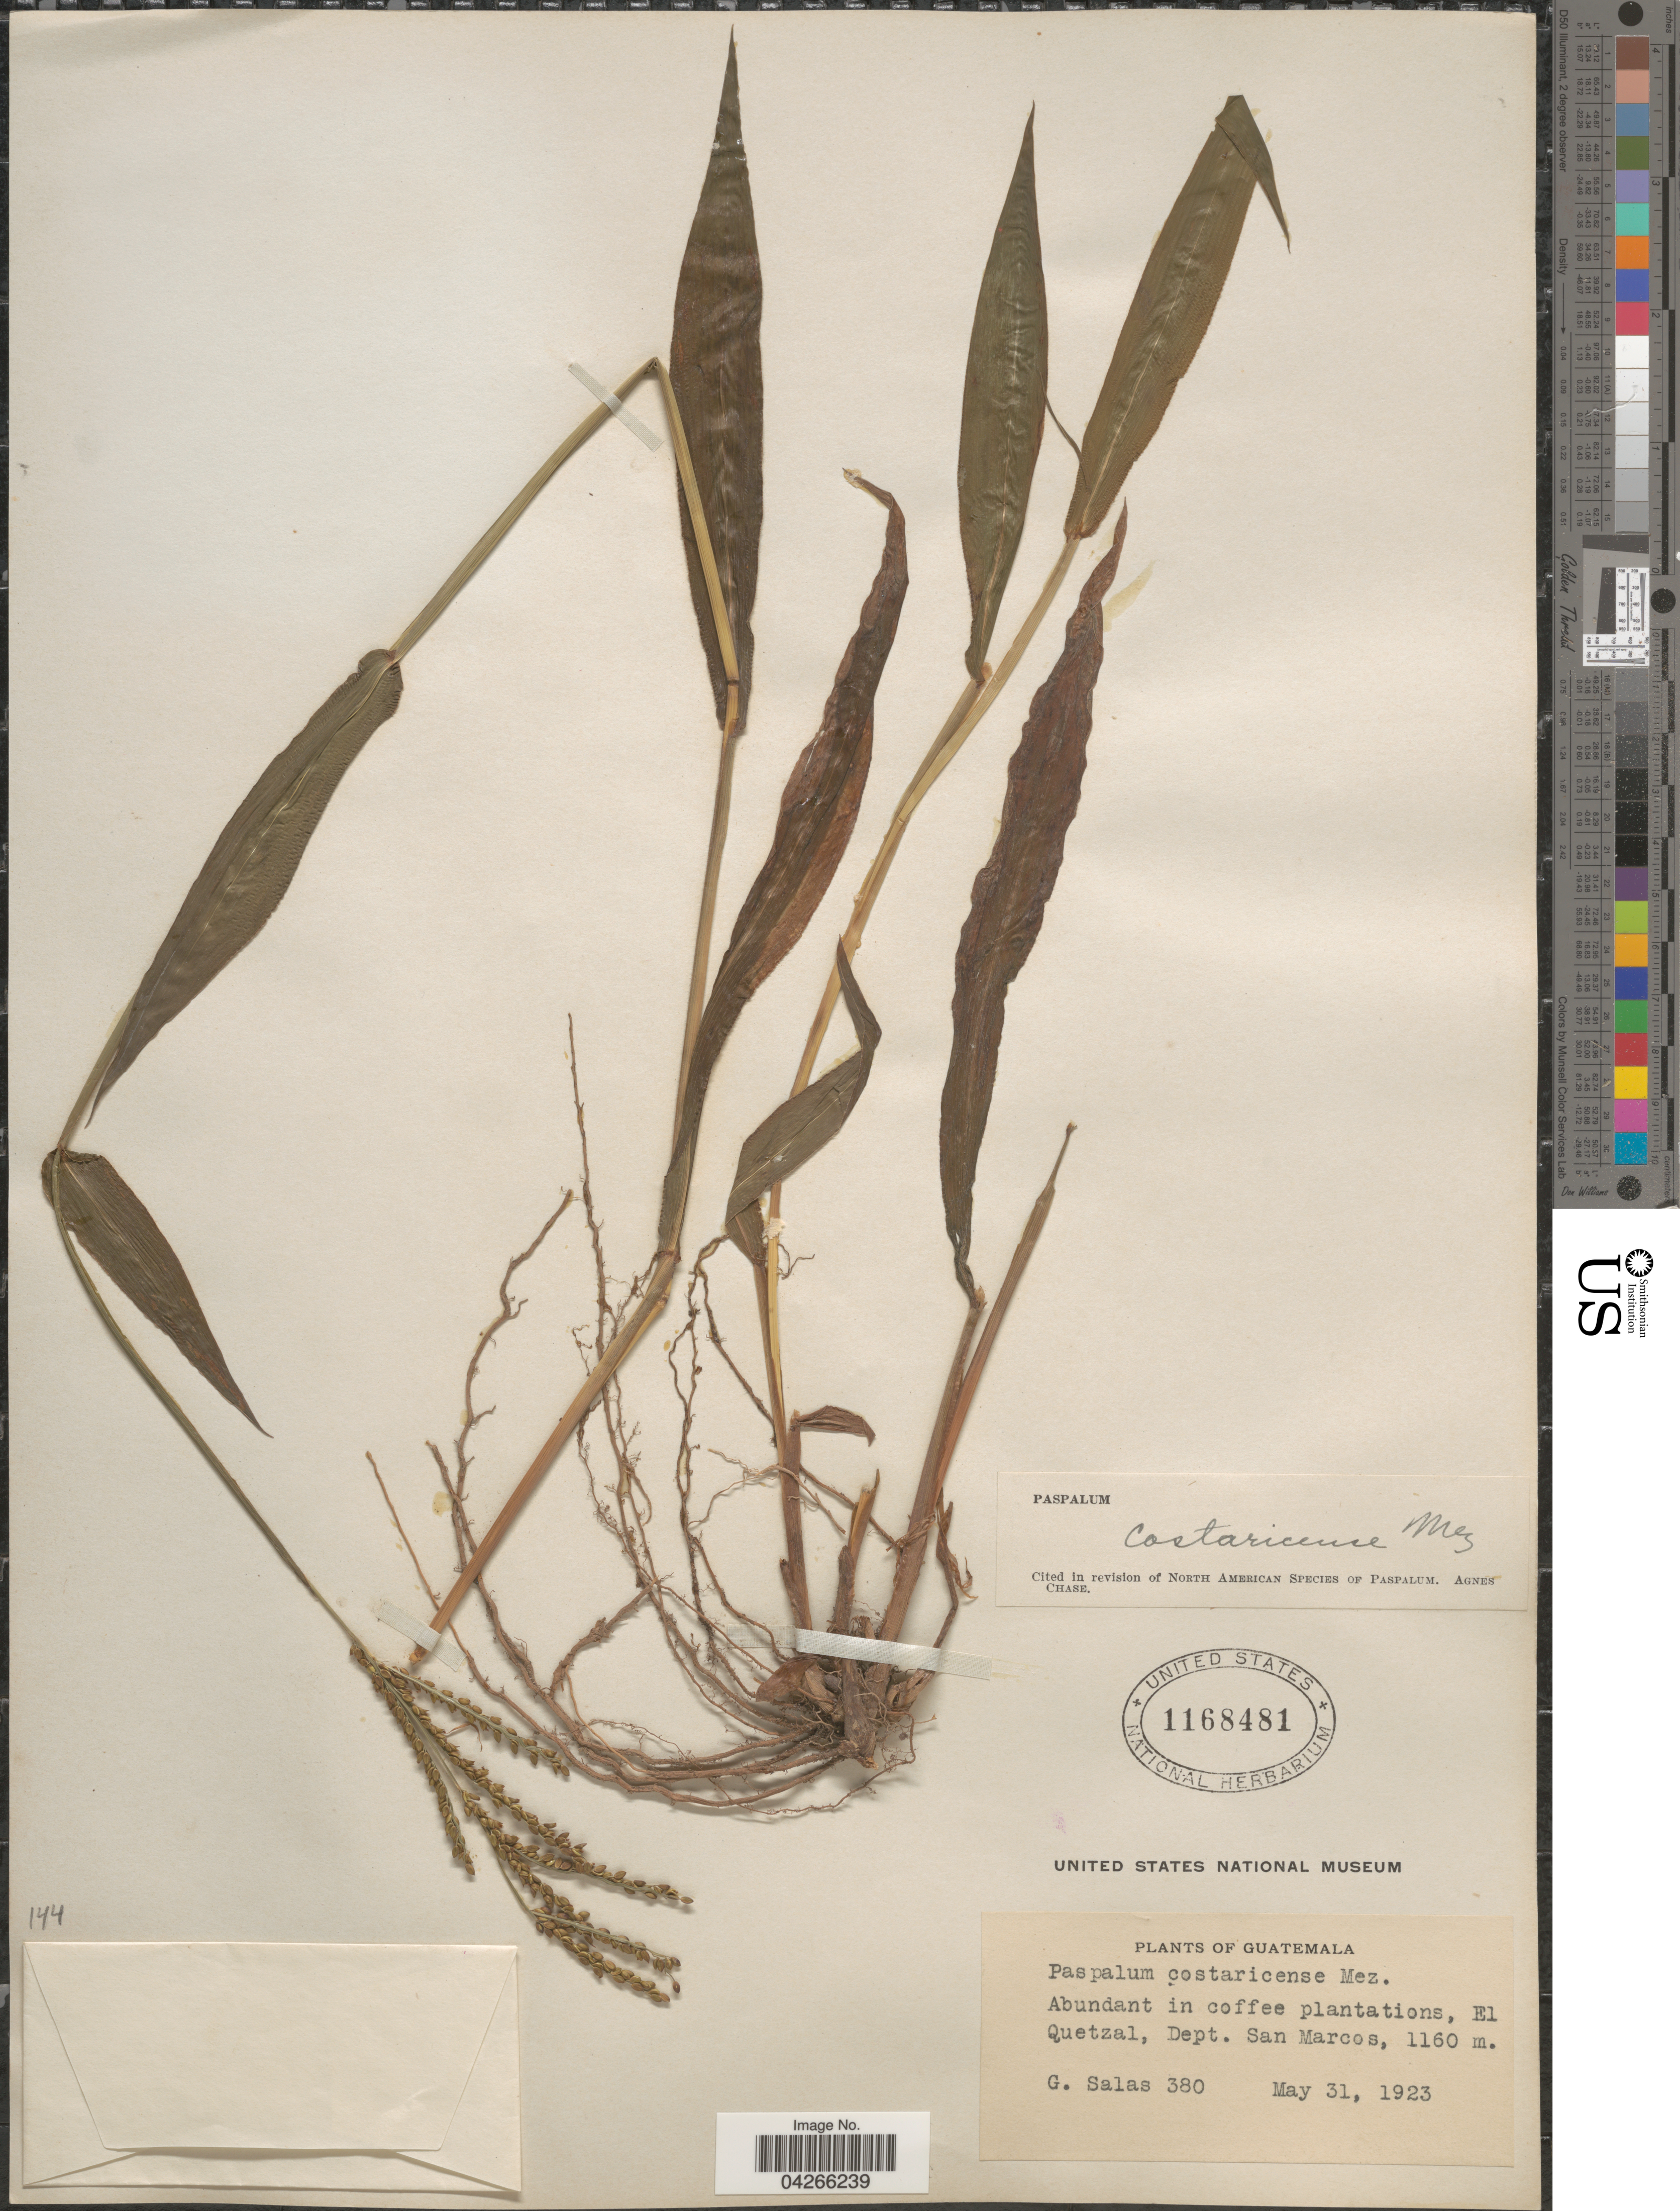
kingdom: Plantae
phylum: Tracheophyta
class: Liliopsida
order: Poales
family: Poaceae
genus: Paspalum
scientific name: Paspalum costaricense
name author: Mez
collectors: G. Salas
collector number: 380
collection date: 1923-05-31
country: Guatemala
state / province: San Marcos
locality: Abundant in coffee plantations, El Quetzal, Dept. San Marcos.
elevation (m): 1160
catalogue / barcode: US 1168481